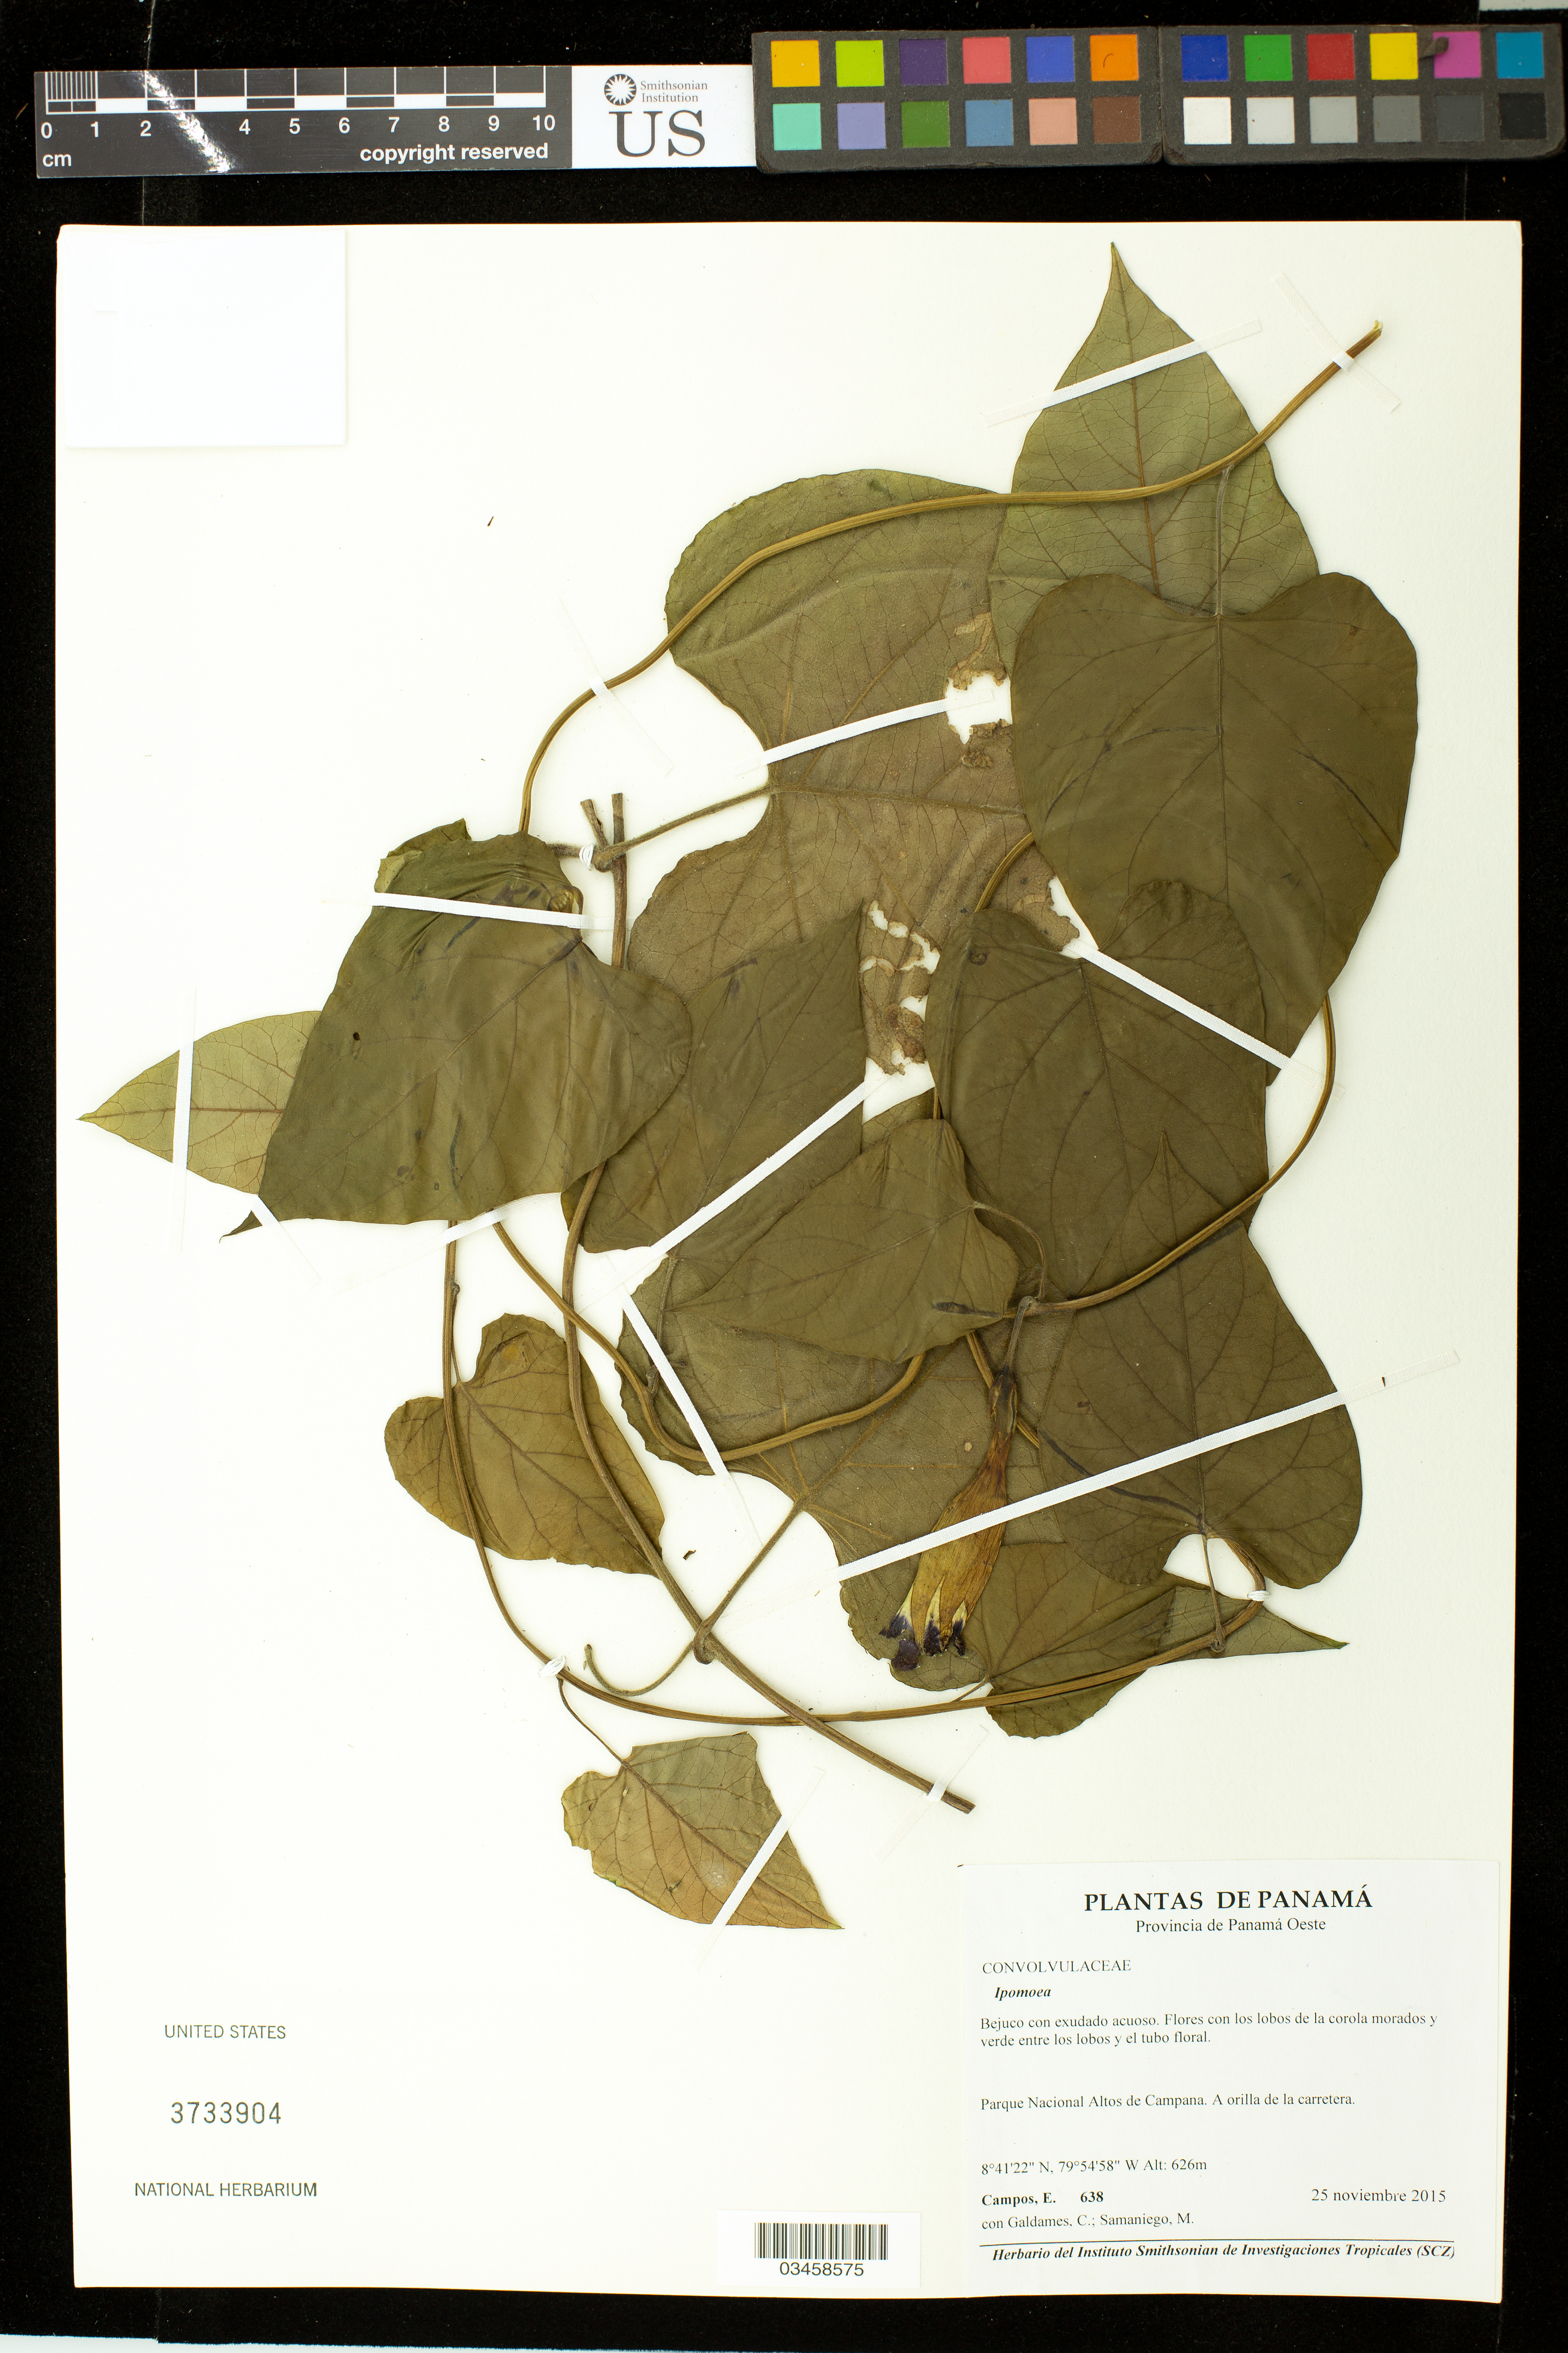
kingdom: Plantae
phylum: Tracheophyta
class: Magnoliopsida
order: Solanales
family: Convolvulaceae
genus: Ipomoea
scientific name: Ipomoea sp.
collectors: E. Campos, C. Galdames & M. Samaniego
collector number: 638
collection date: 2015-11-25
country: Panama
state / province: Panamá Oeste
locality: Parque Nacional Altos de Campana. A orilla de la carretera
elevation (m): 626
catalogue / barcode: US 3733904